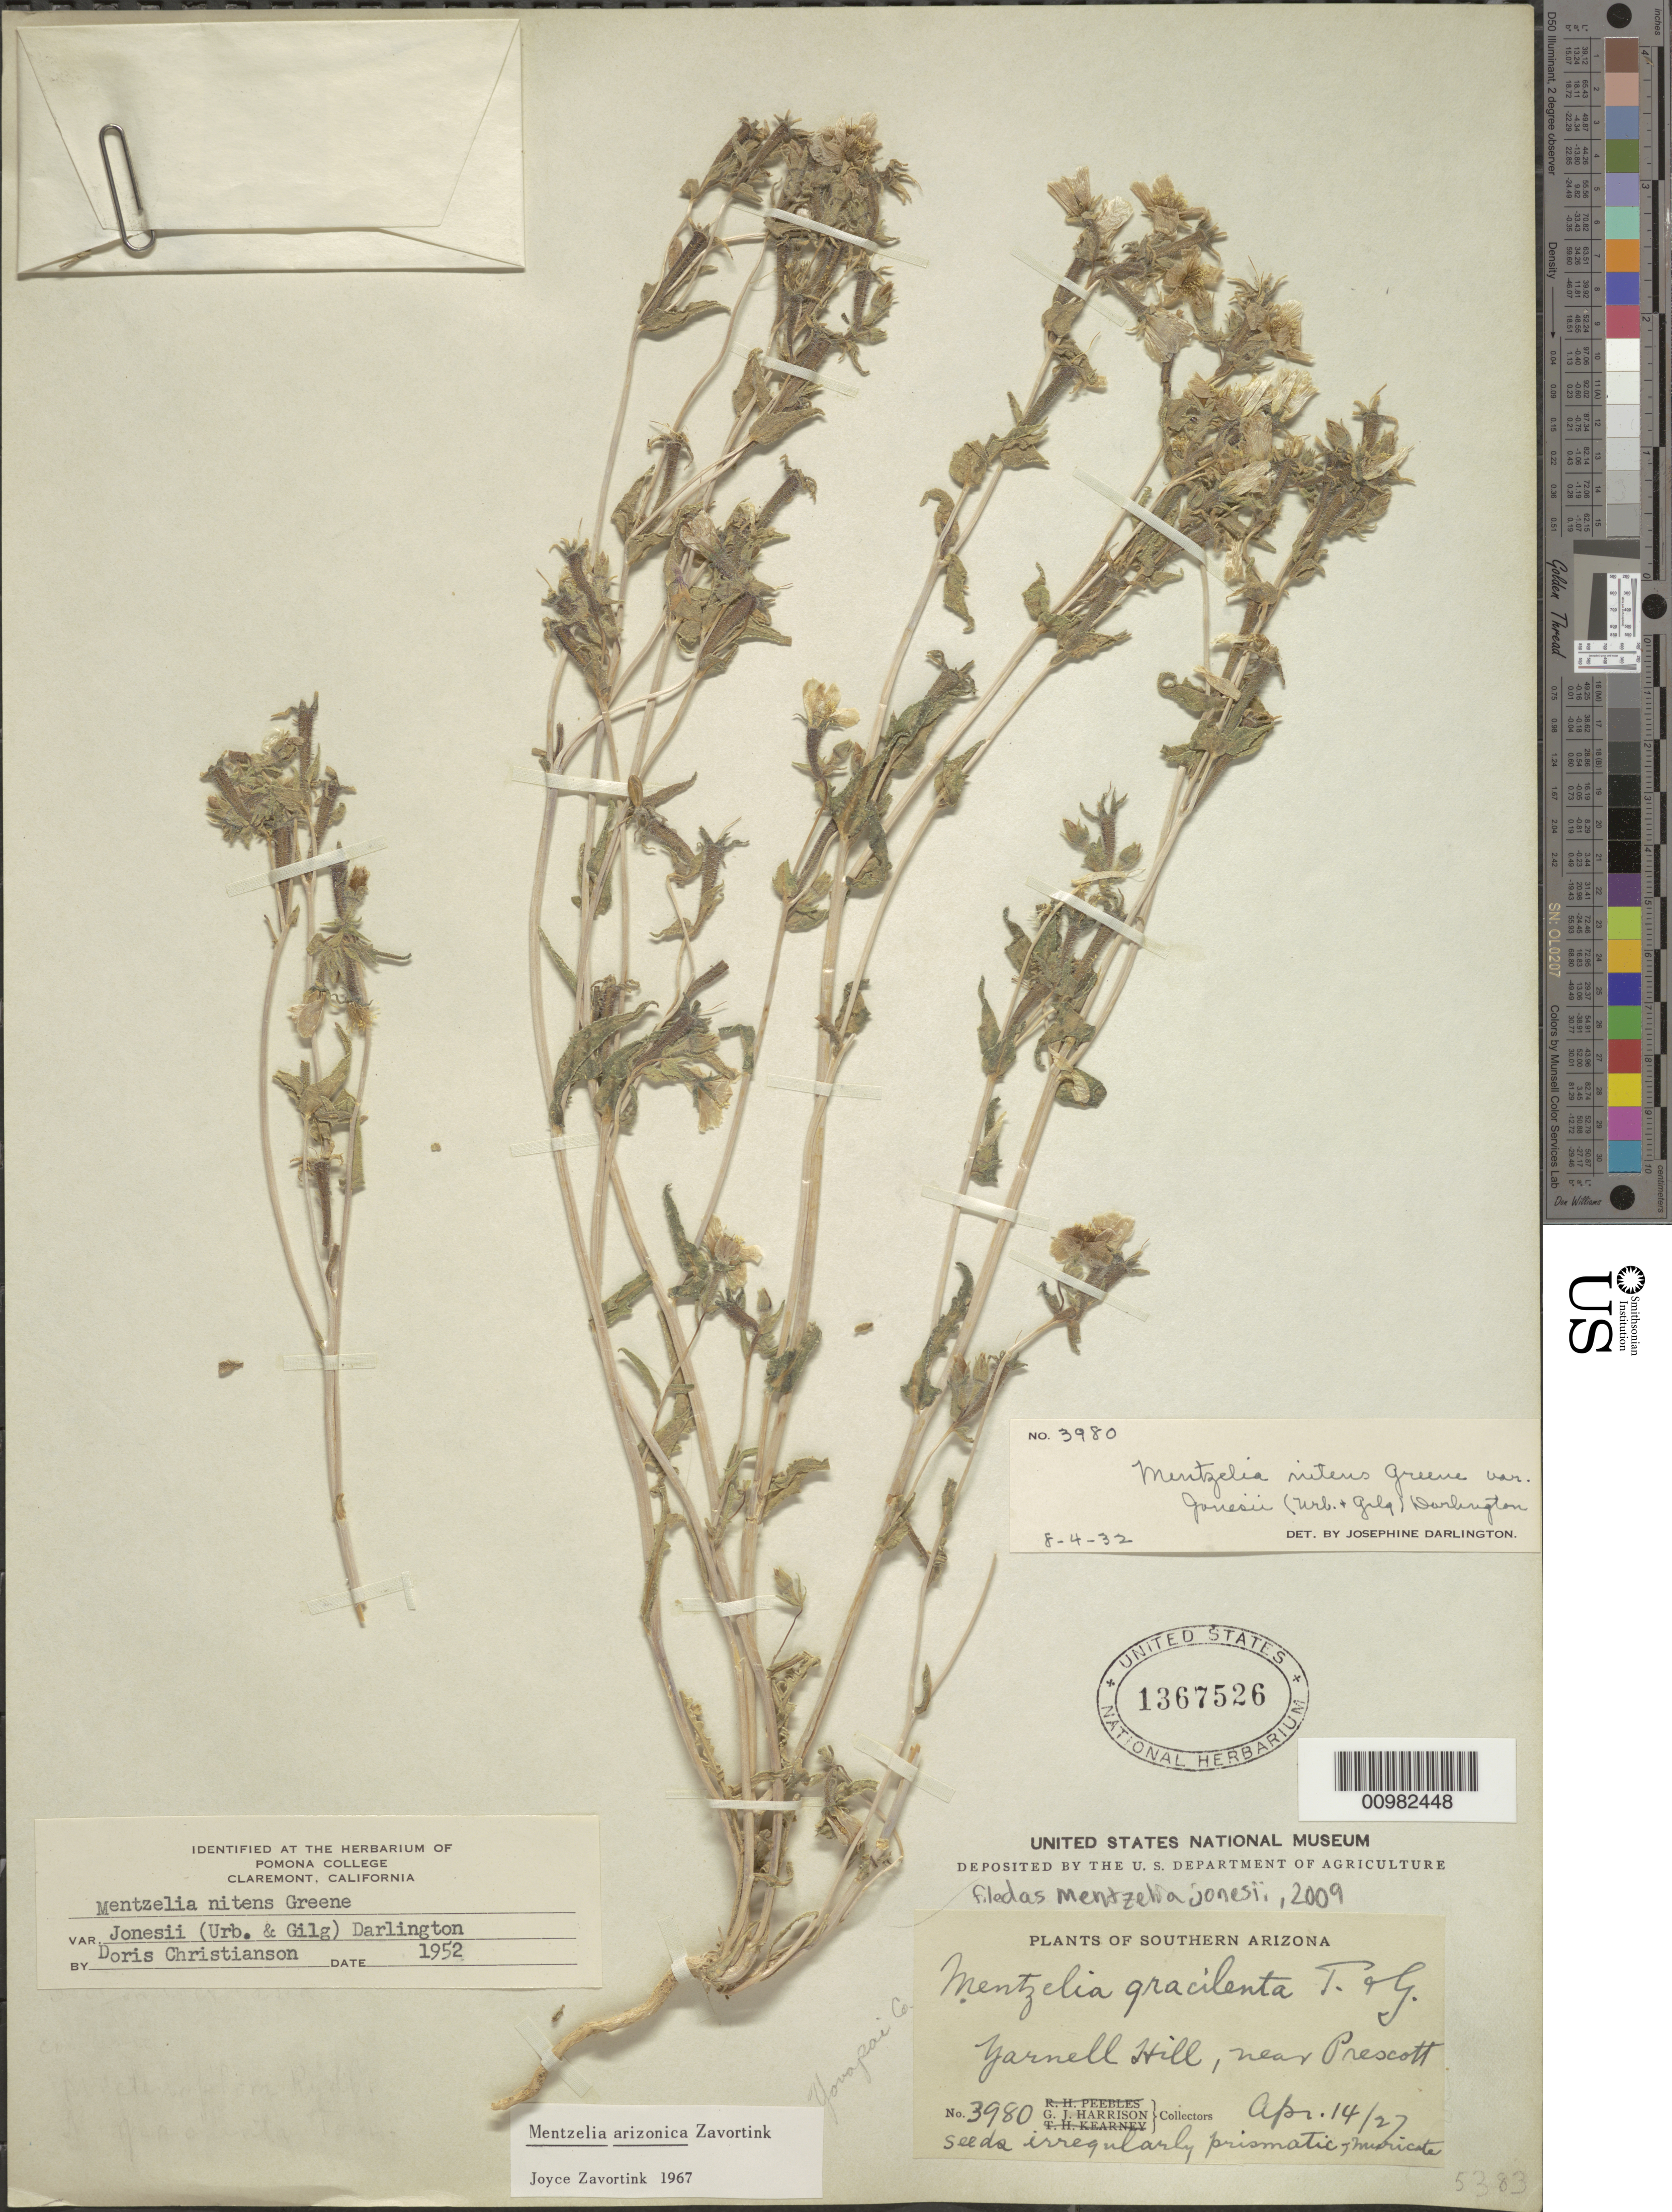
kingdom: Plantae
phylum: Tracheophyta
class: Magnoliopsida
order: Cornales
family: Loasaceae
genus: Mentzelia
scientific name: Mentzelia jonesii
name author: (Urb. & Gilg) H.J. Thomps. & J.E. Roberts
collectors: G. J. Harrison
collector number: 3980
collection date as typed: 14 Apr 1927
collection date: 1927-04-14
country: United States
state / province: Arizona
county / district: Yavapai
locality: Yarnell Hill near Prescott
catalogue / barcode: US 1367526